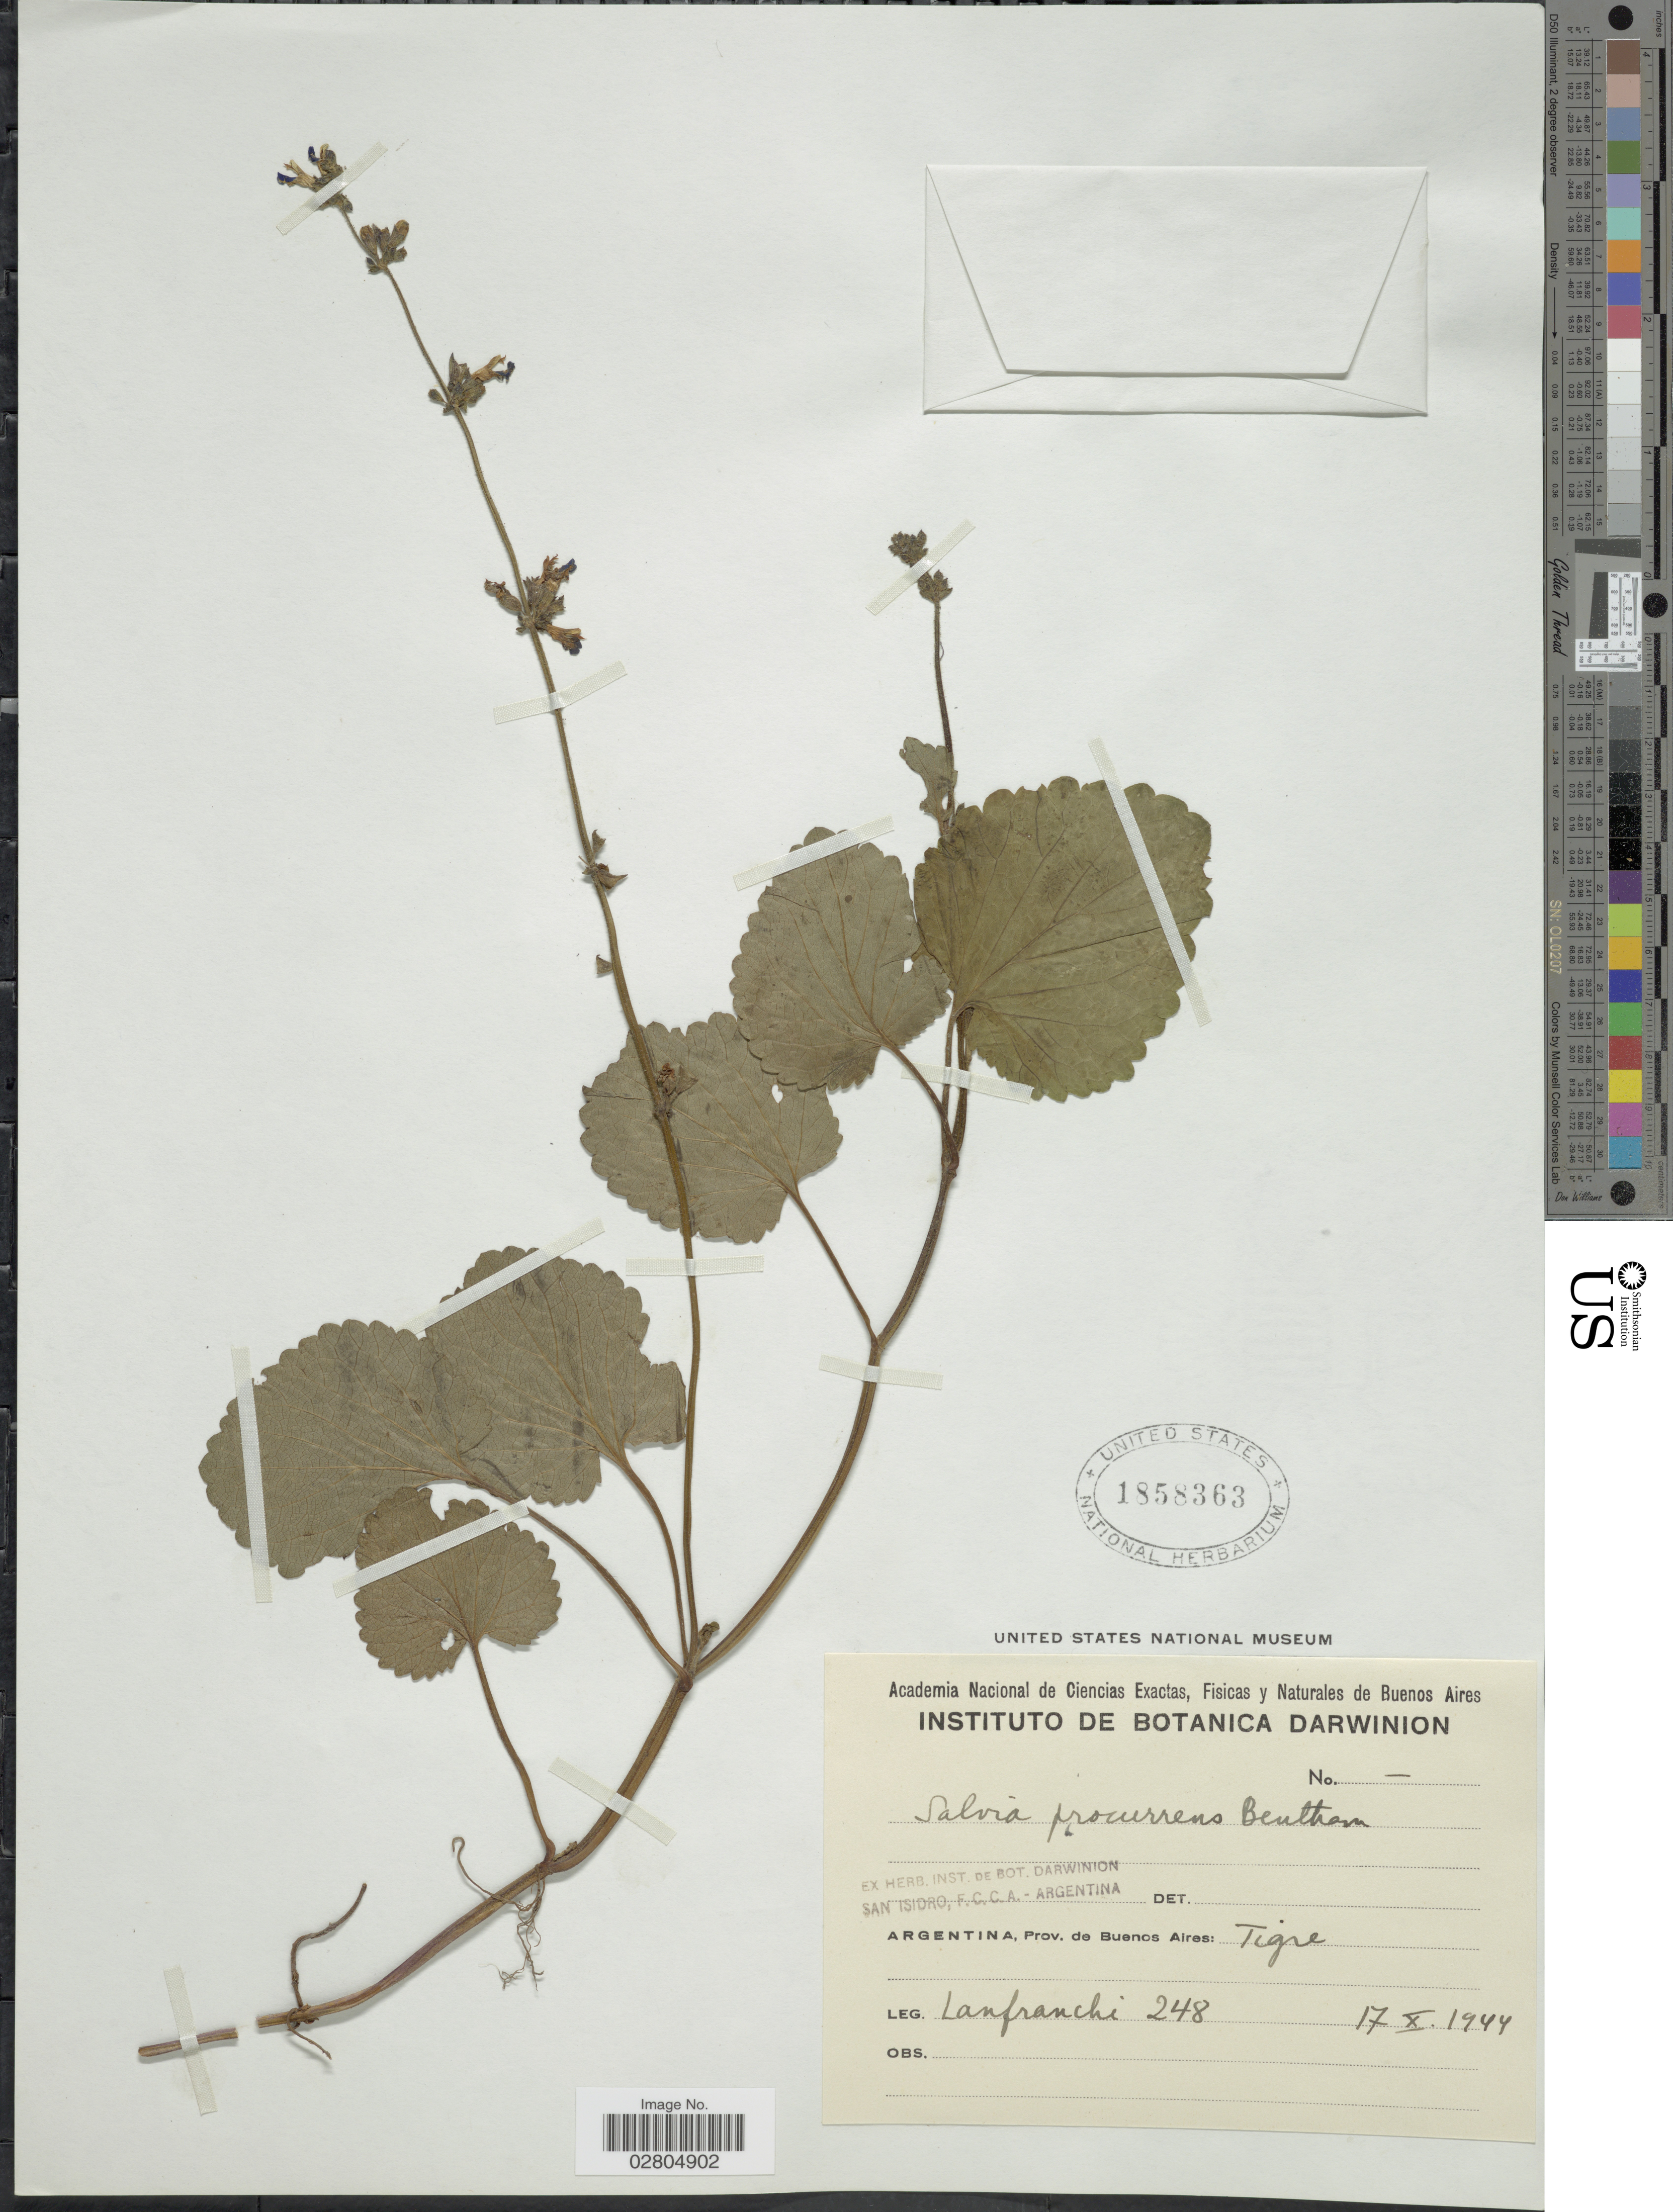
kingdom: Plantae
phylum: Tracheophyta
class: Magnoliopsida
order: Lamiales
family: Lamiaceae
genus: Salvia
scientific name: Salvia procurrens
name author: Benth.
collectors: Lanfranchi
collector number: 248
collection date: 1944-10-17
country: Argentina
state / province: Buenos Aires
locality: Tigre.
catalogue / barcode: US 1858363